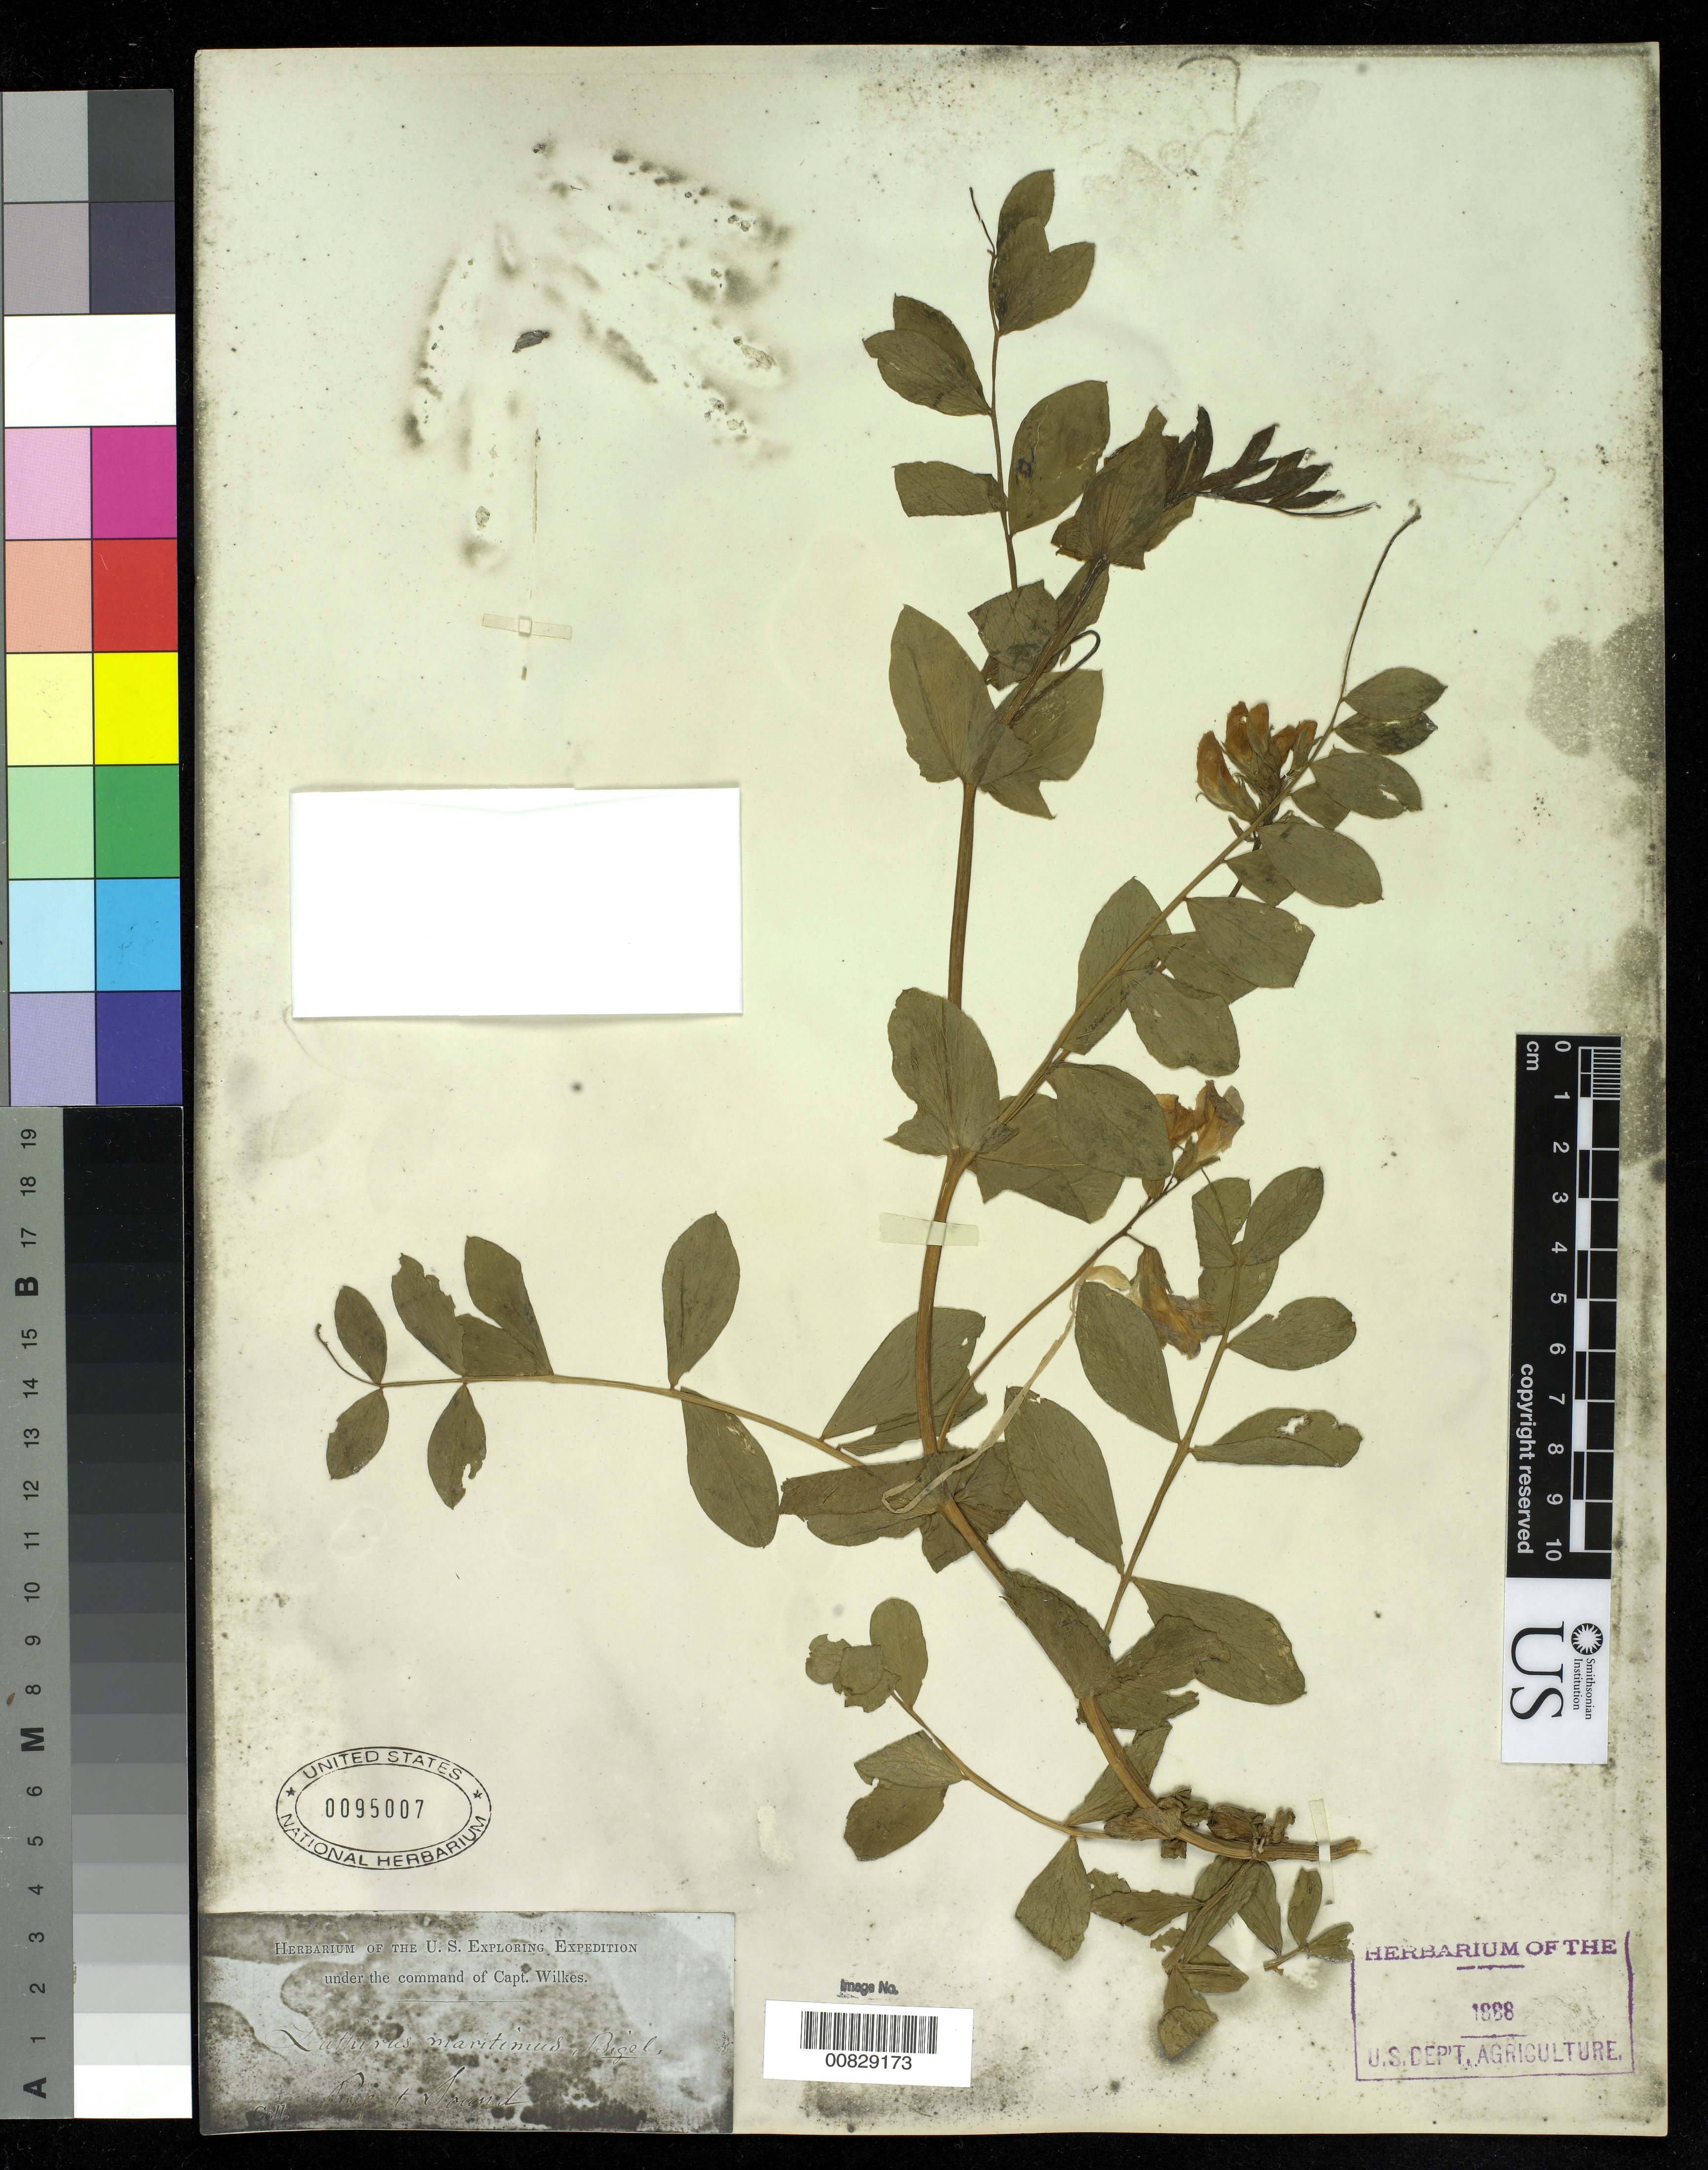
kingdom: Plantae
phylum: Tracheophyta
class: Magnoliopsida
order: Fabales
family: Fabaceae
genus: Lathyrus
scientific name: Lathyrus japonicus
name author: Willd.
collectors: Wilkes Explor. Exped.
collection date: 1838/1842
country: United States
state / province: Washington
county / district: King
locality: Puget Sound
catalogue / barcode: US 95007